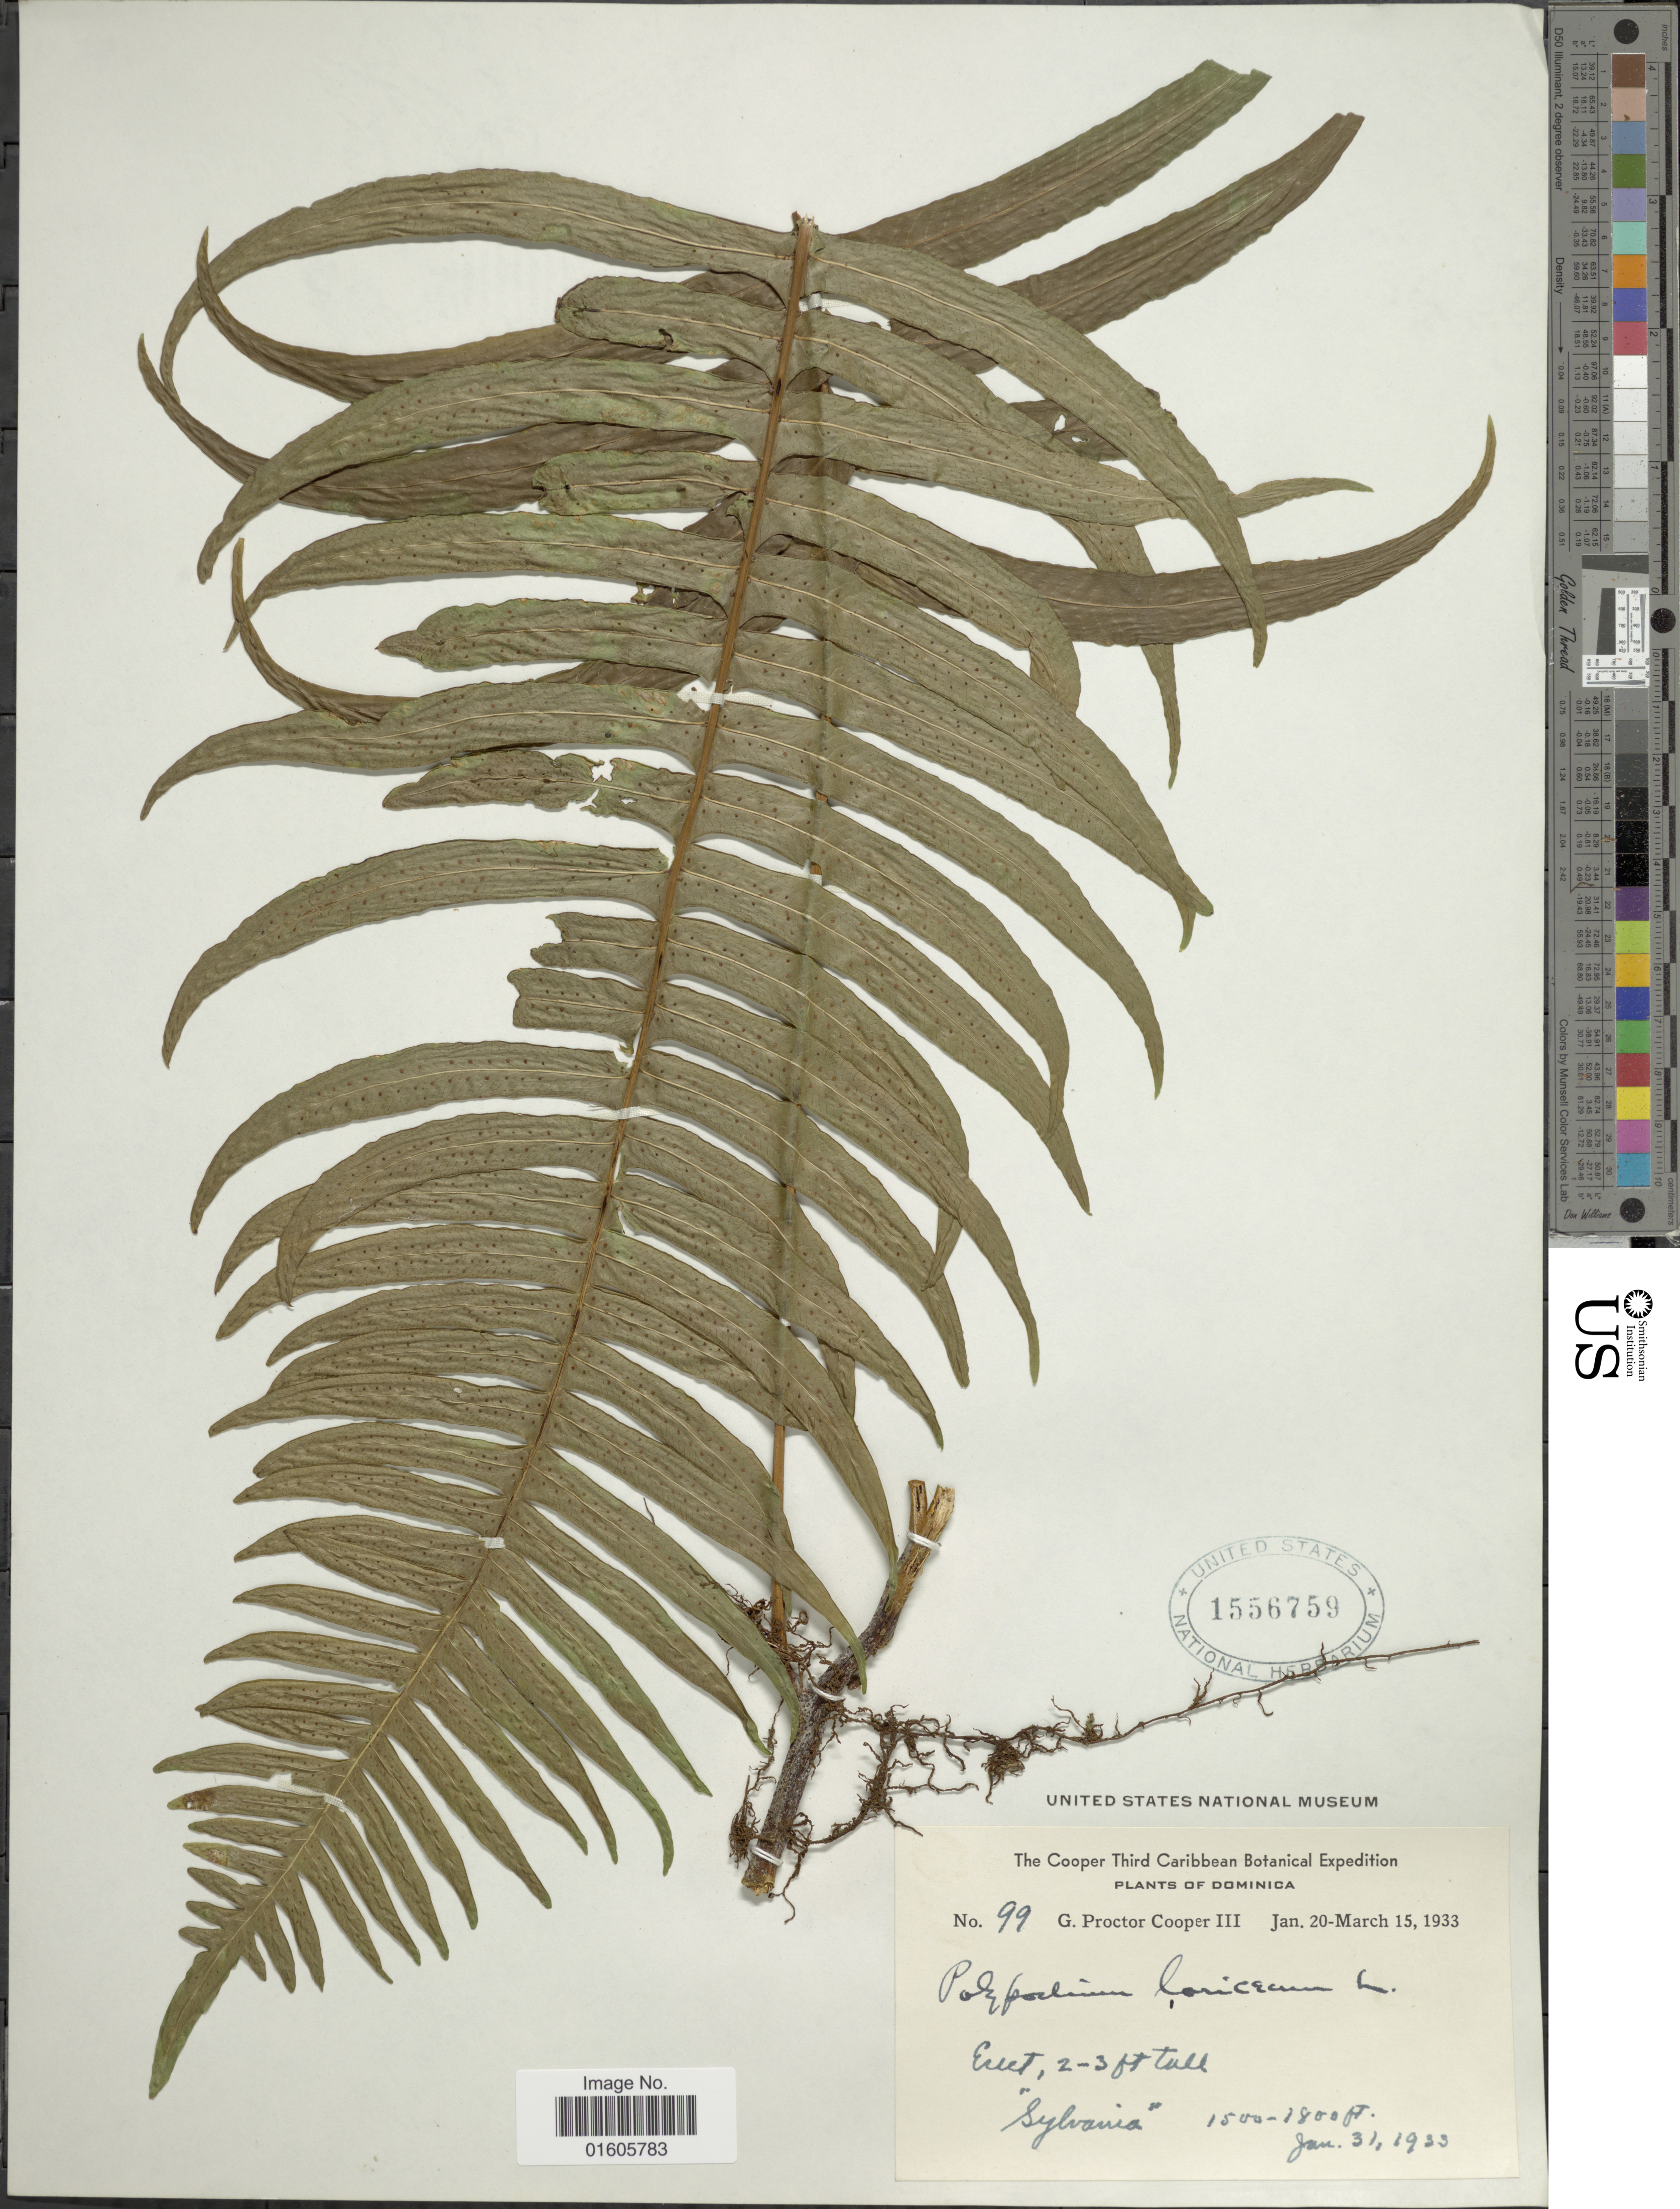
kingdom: Plantae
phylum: Tracheophyta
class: Polypodiopsida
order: Polypodiales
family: Polypodiaceae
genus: Serpocaulon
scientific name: Serpocaulon loriceum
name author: (L.) A.R. Sm.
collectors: G. Proctor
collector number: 99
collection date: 1933-01-31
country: Dominica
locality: Sylvania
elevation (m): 457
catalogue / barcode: US 1556759